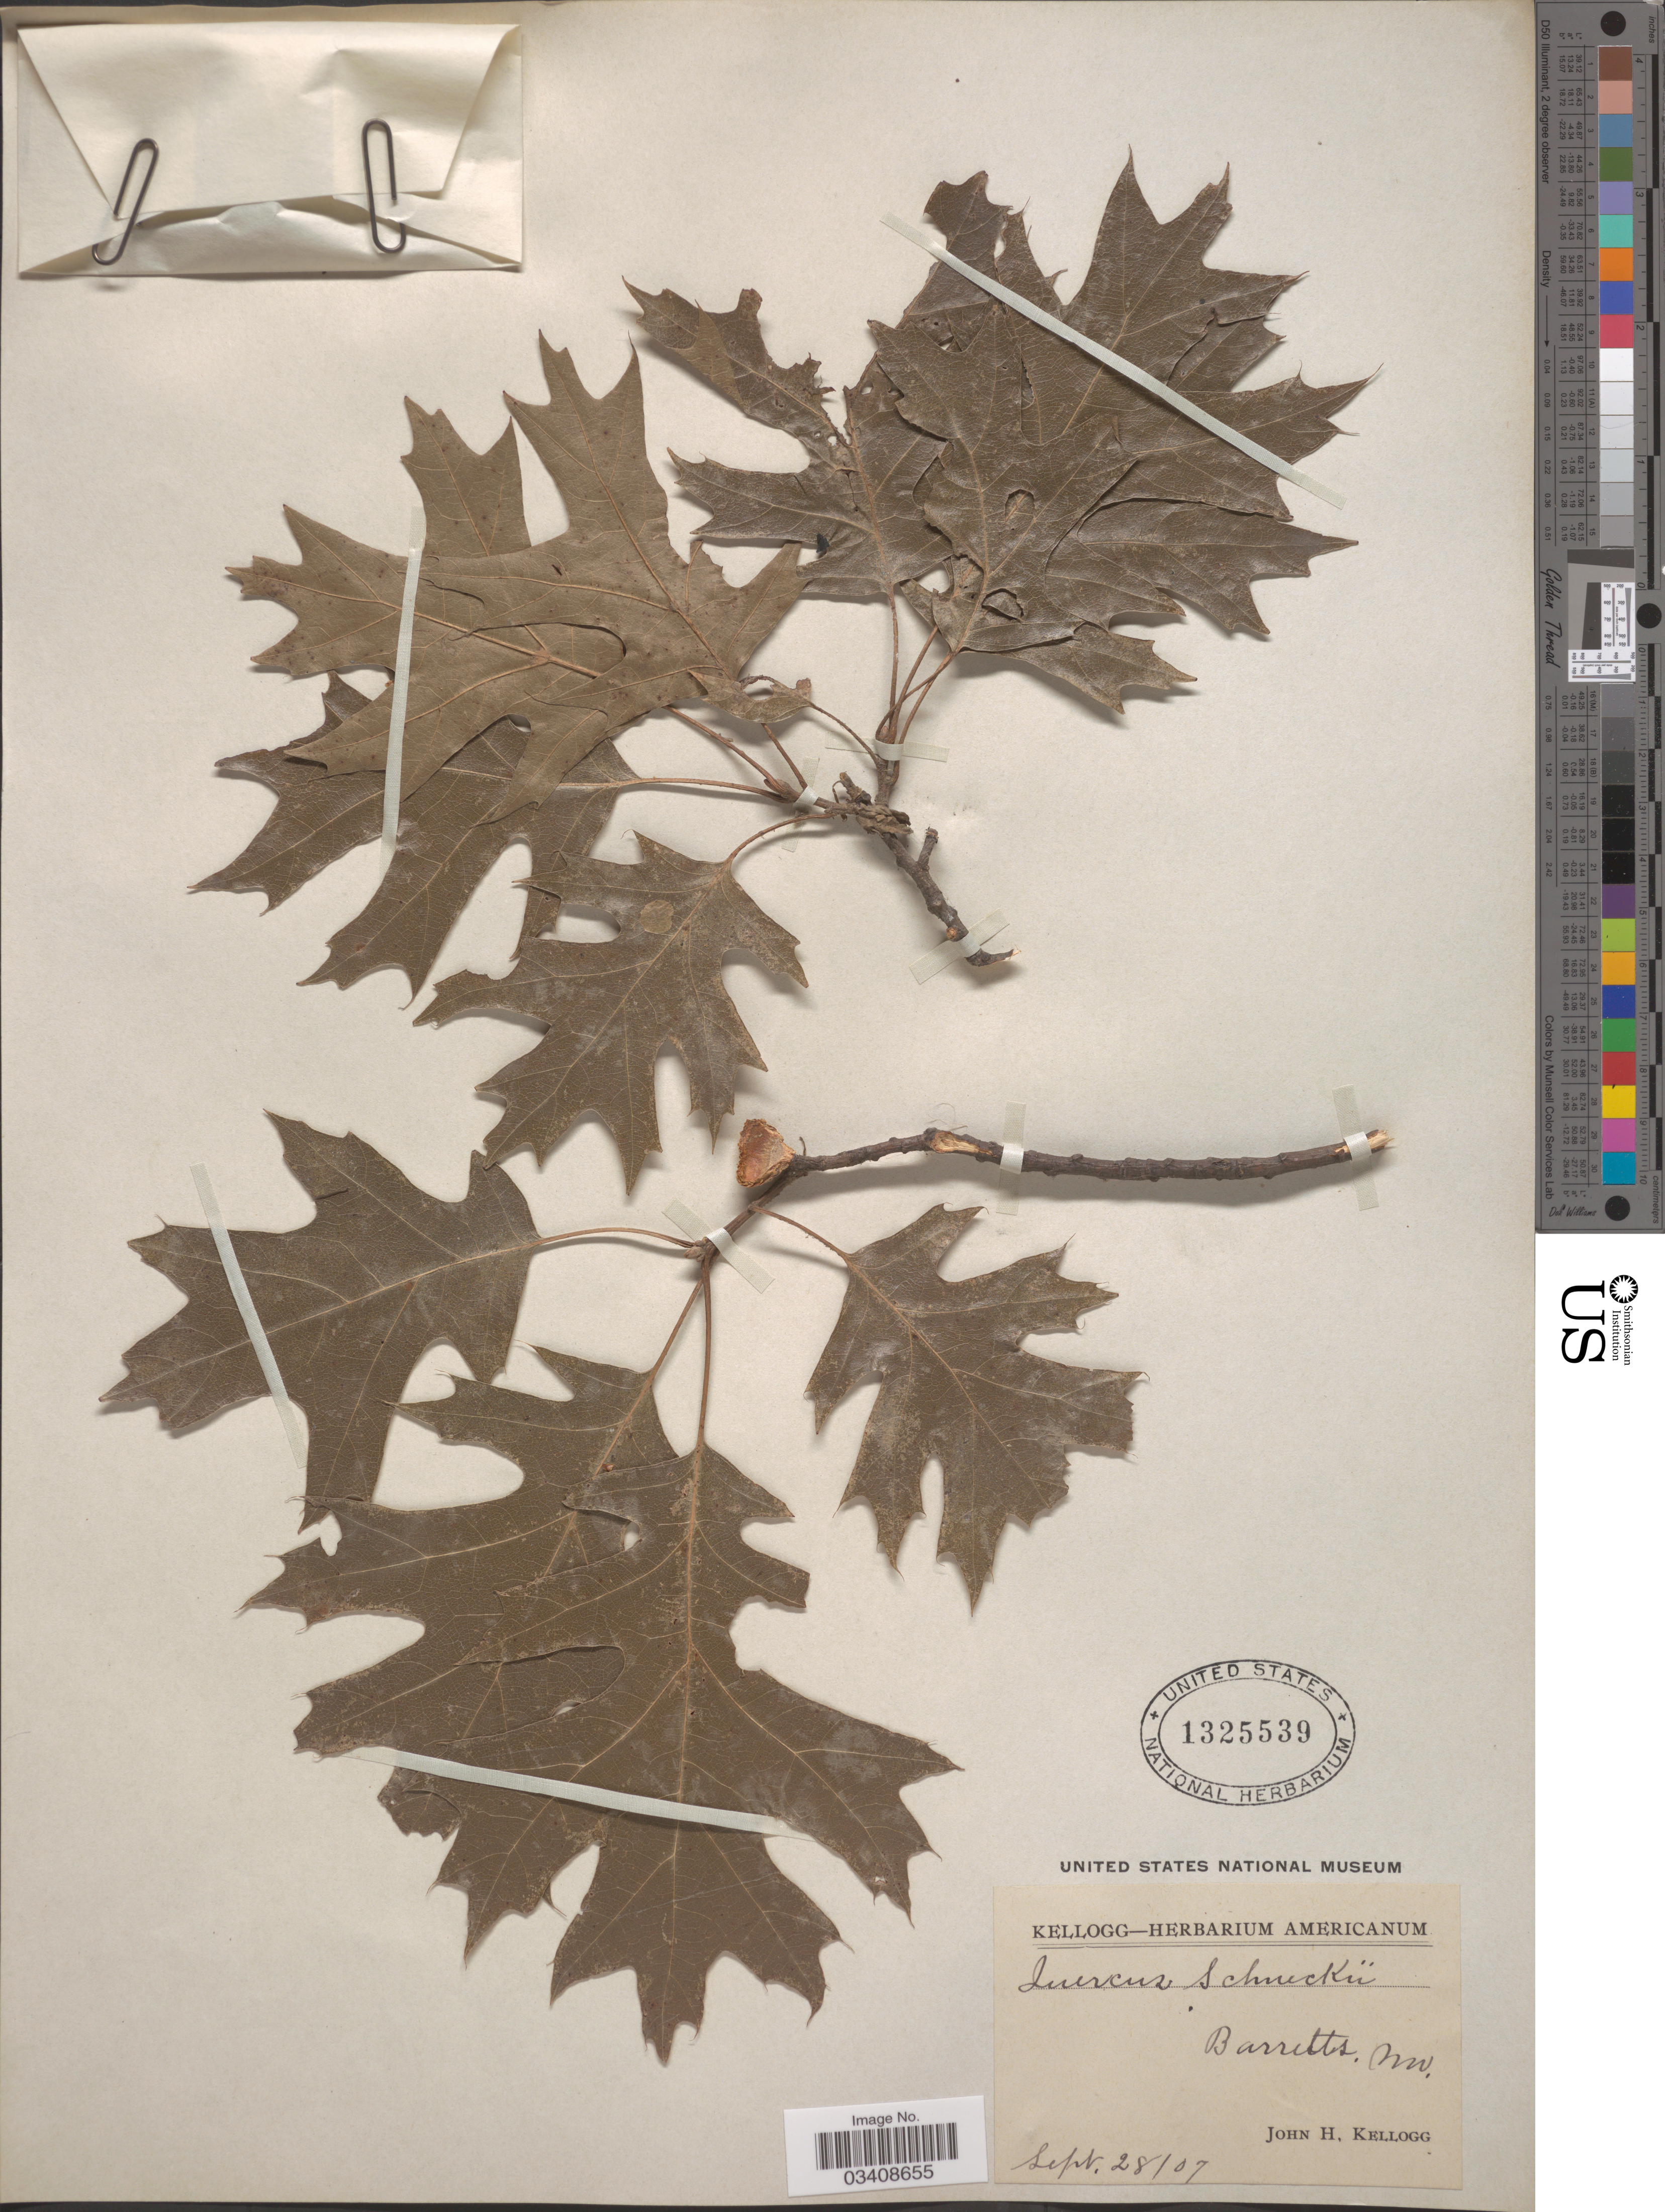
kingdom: Plantae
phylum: Tracheophyta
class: Magnoliopsida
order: Fagales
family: Fagaceae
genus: Quercus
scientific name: Quercus shumardii var. schneckii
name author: (Britton) Sarg.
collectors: J. H. Kellogg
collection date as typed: Transcribed d/m/y: 28/9/7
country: United States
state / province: Missouri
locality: Barretts.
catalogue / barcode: US 1325539